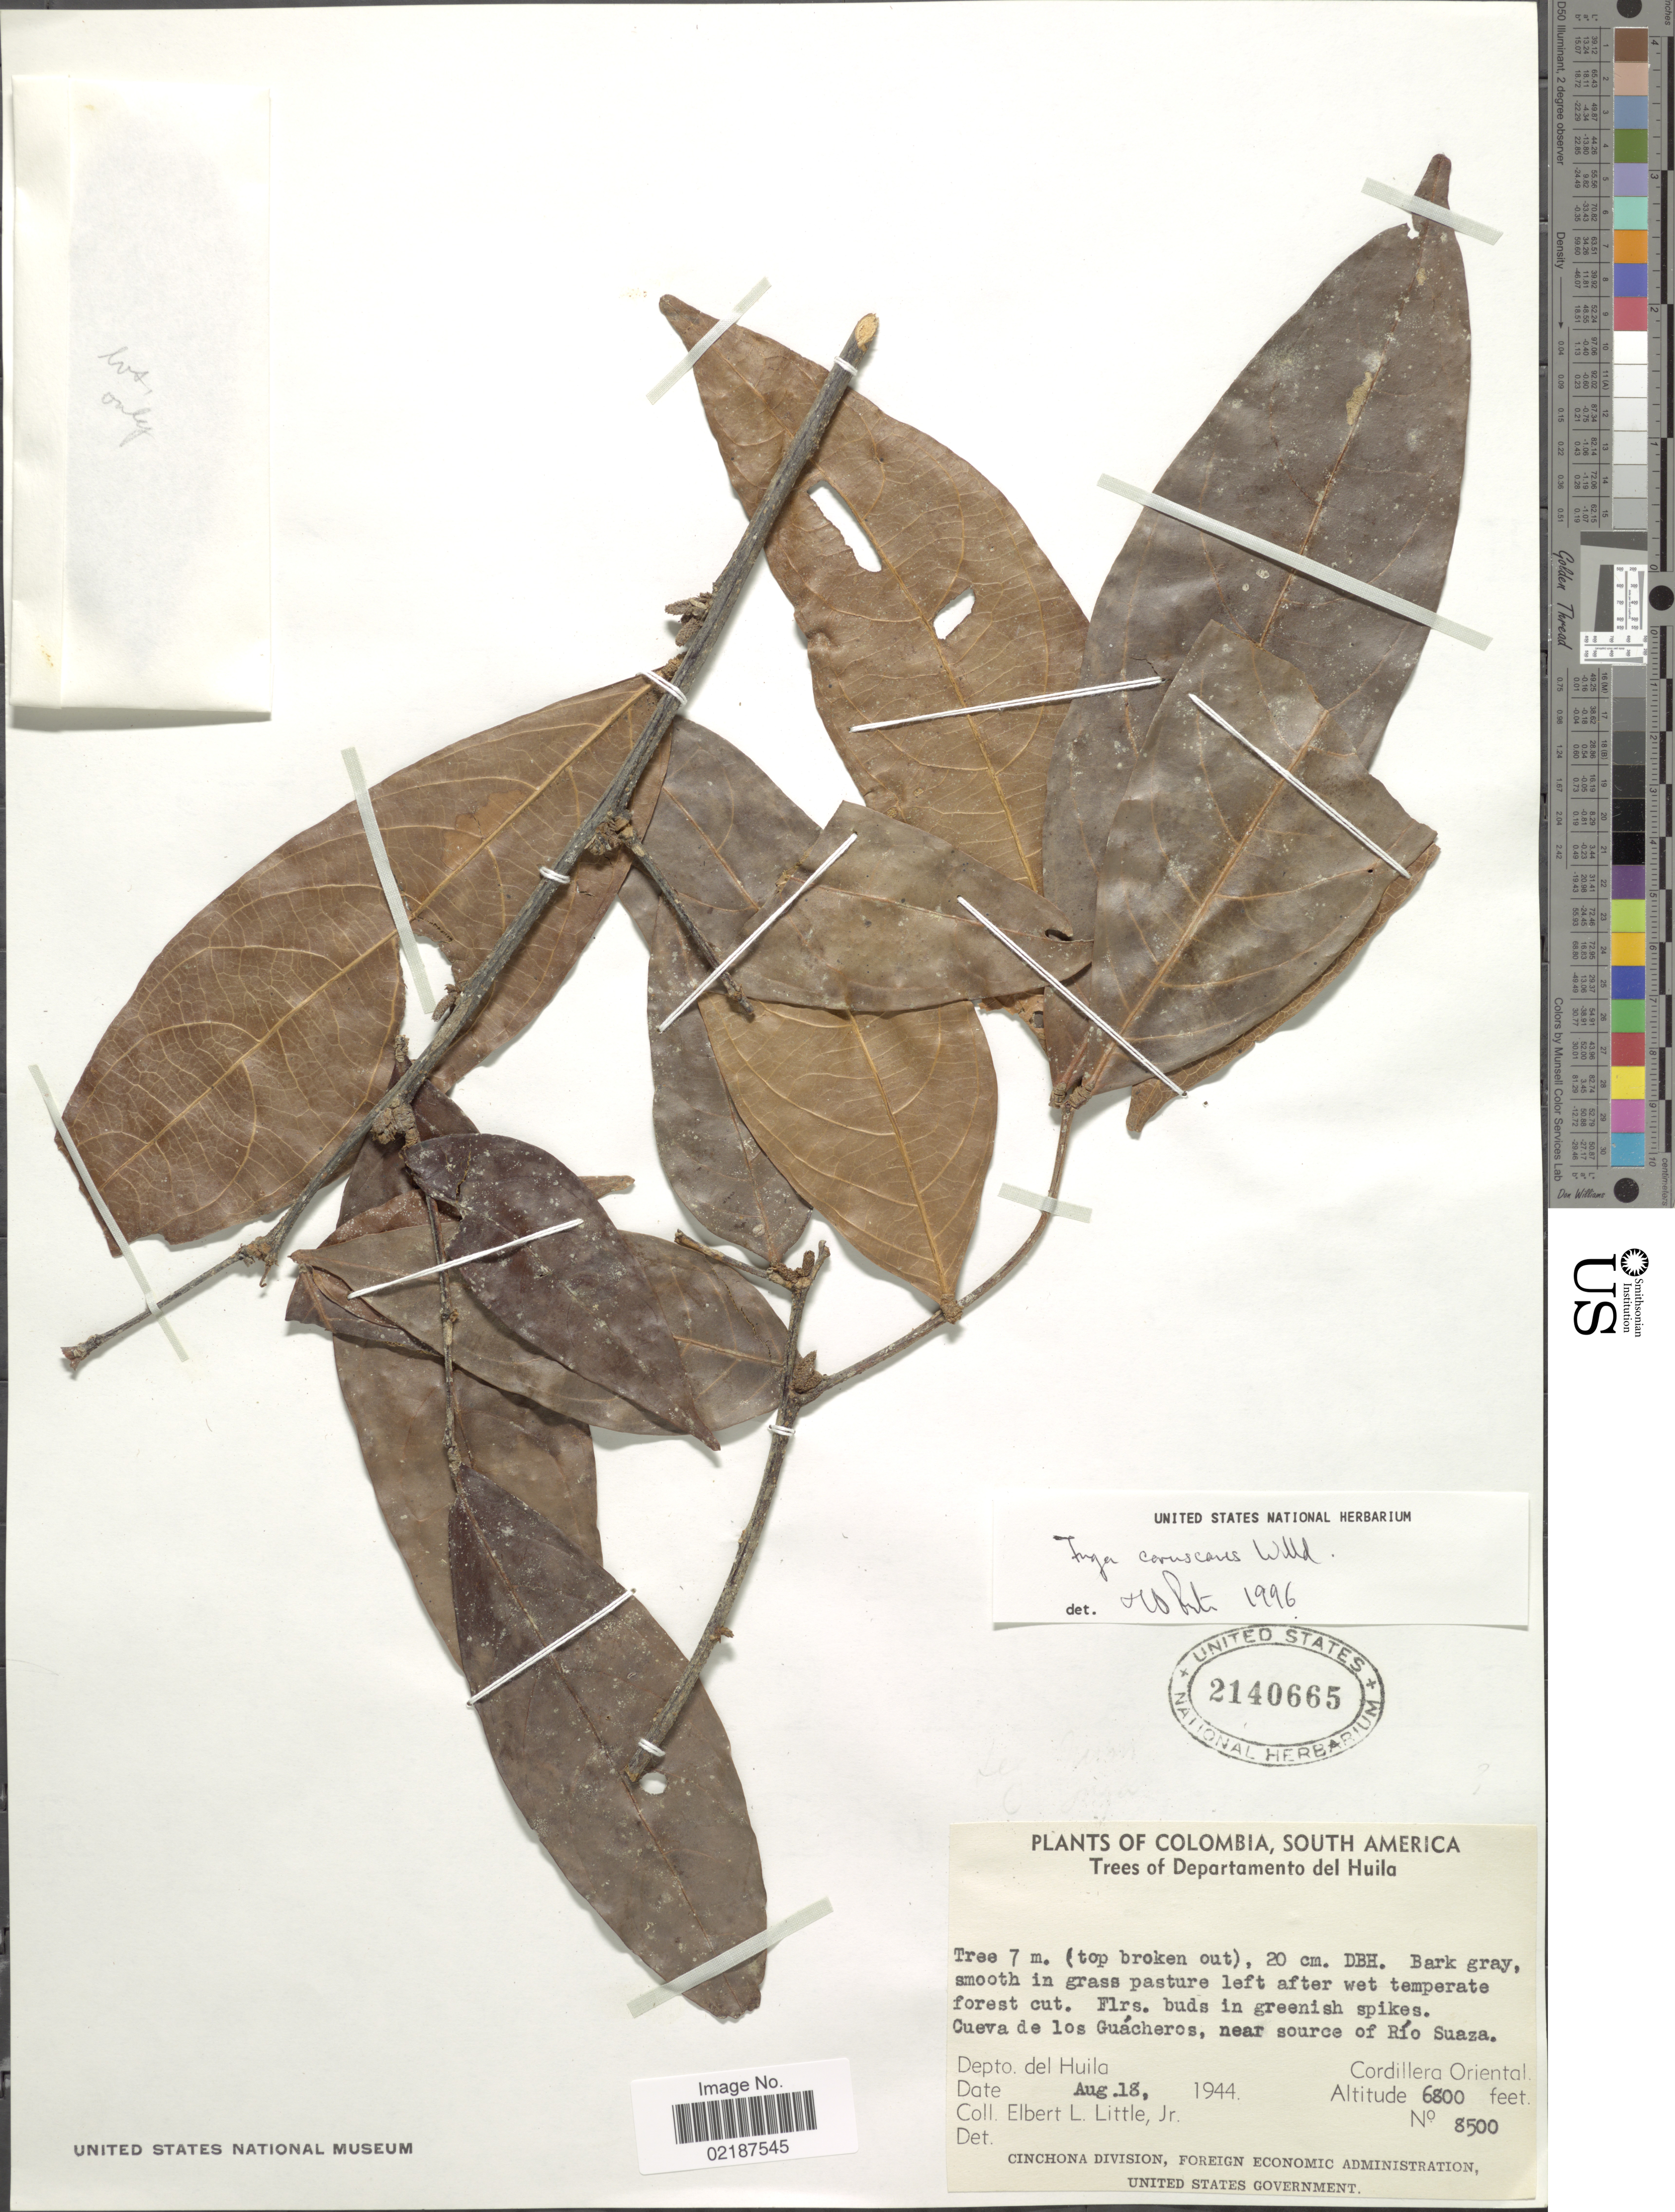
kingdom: Plantae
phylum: Tracheophyta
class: Magnoliopsida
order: Fabales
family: Fabaceae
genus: Inga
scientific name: Inga coruscans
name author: Humb. & Bonpl. ex Willd.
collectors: E. L. Little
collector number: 8500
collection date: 1944-08-18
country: Colombia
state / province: Huila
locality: Cueva de los Guacheros, near source of Rio Suaza, Depto. del Huila, Cordillera Oriental.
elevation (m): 2073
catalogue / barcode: US 2140665